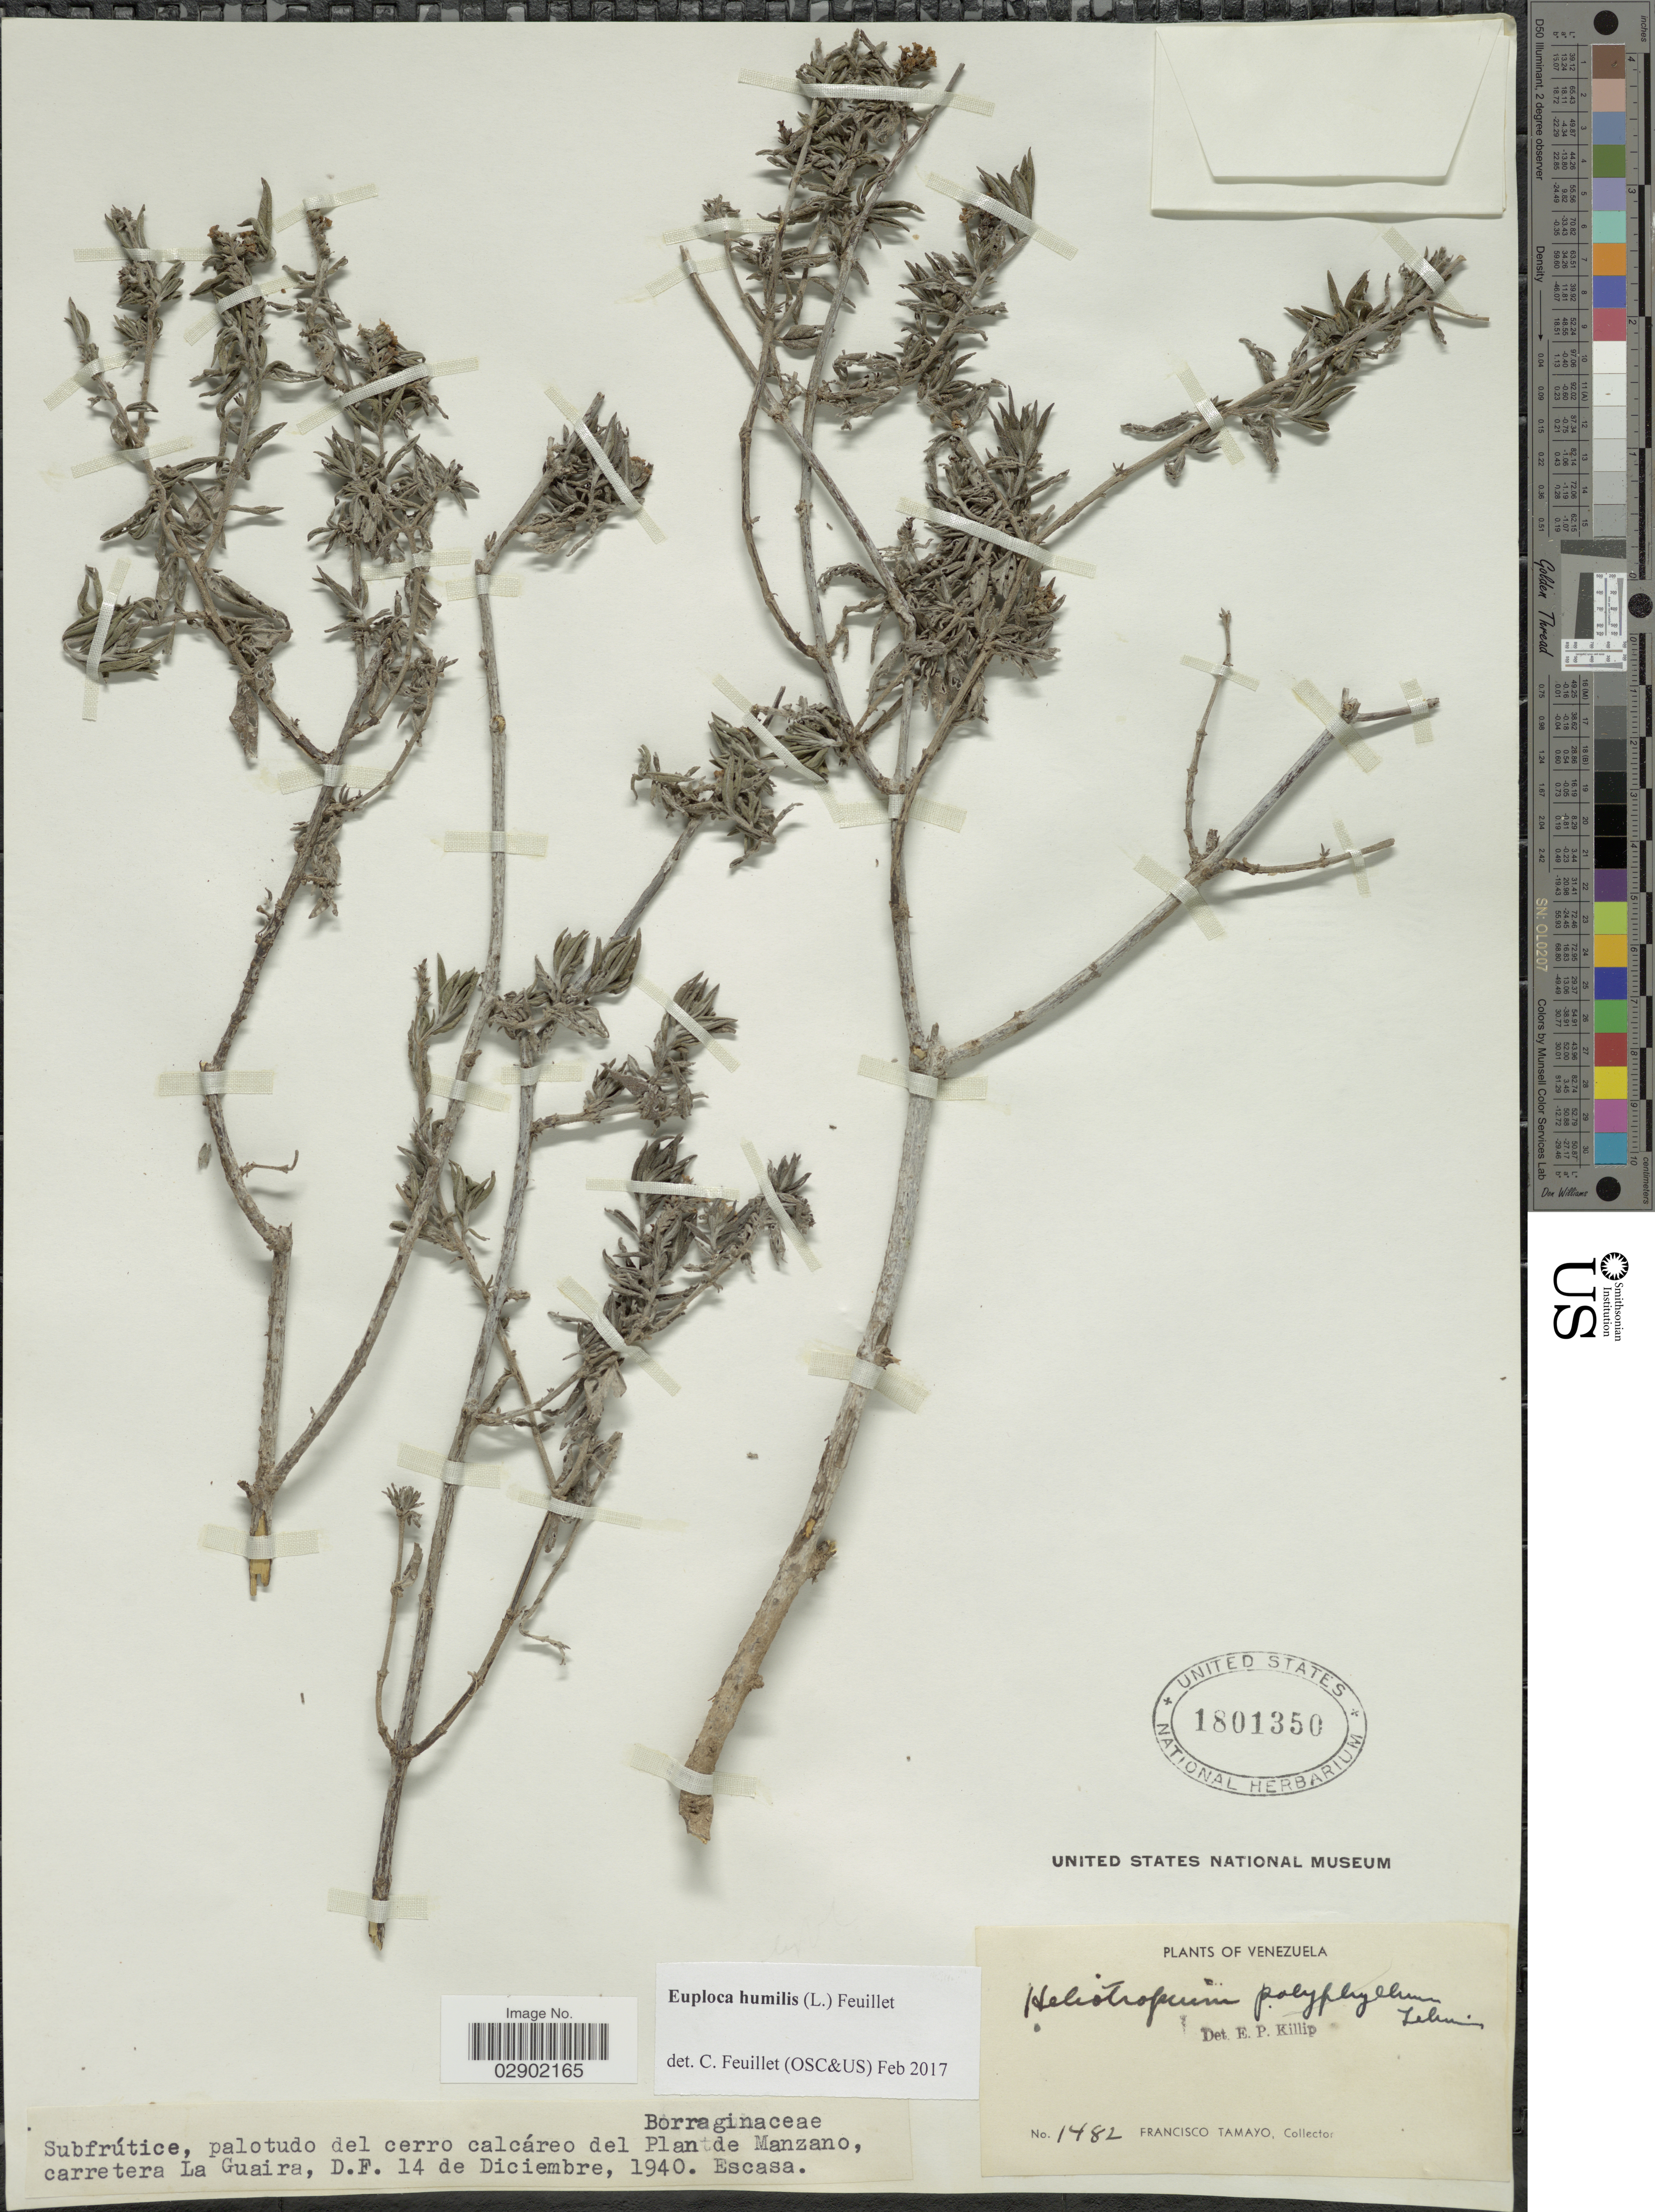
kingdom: Plantae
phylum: Tracheophyta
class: Magnoliopsida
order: Boraginales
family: Heliotropiaceae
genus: Euploca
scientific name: Euploca humilis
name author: (L.) Feuillet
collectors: F. Tamayo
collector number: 1482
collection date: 1940-12-14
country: Venezuela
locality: Subfrútice, palotudo del cerro calcáreo del Plan de Manzano, carretera La Guaira, D.F.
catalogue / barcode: US 1801350